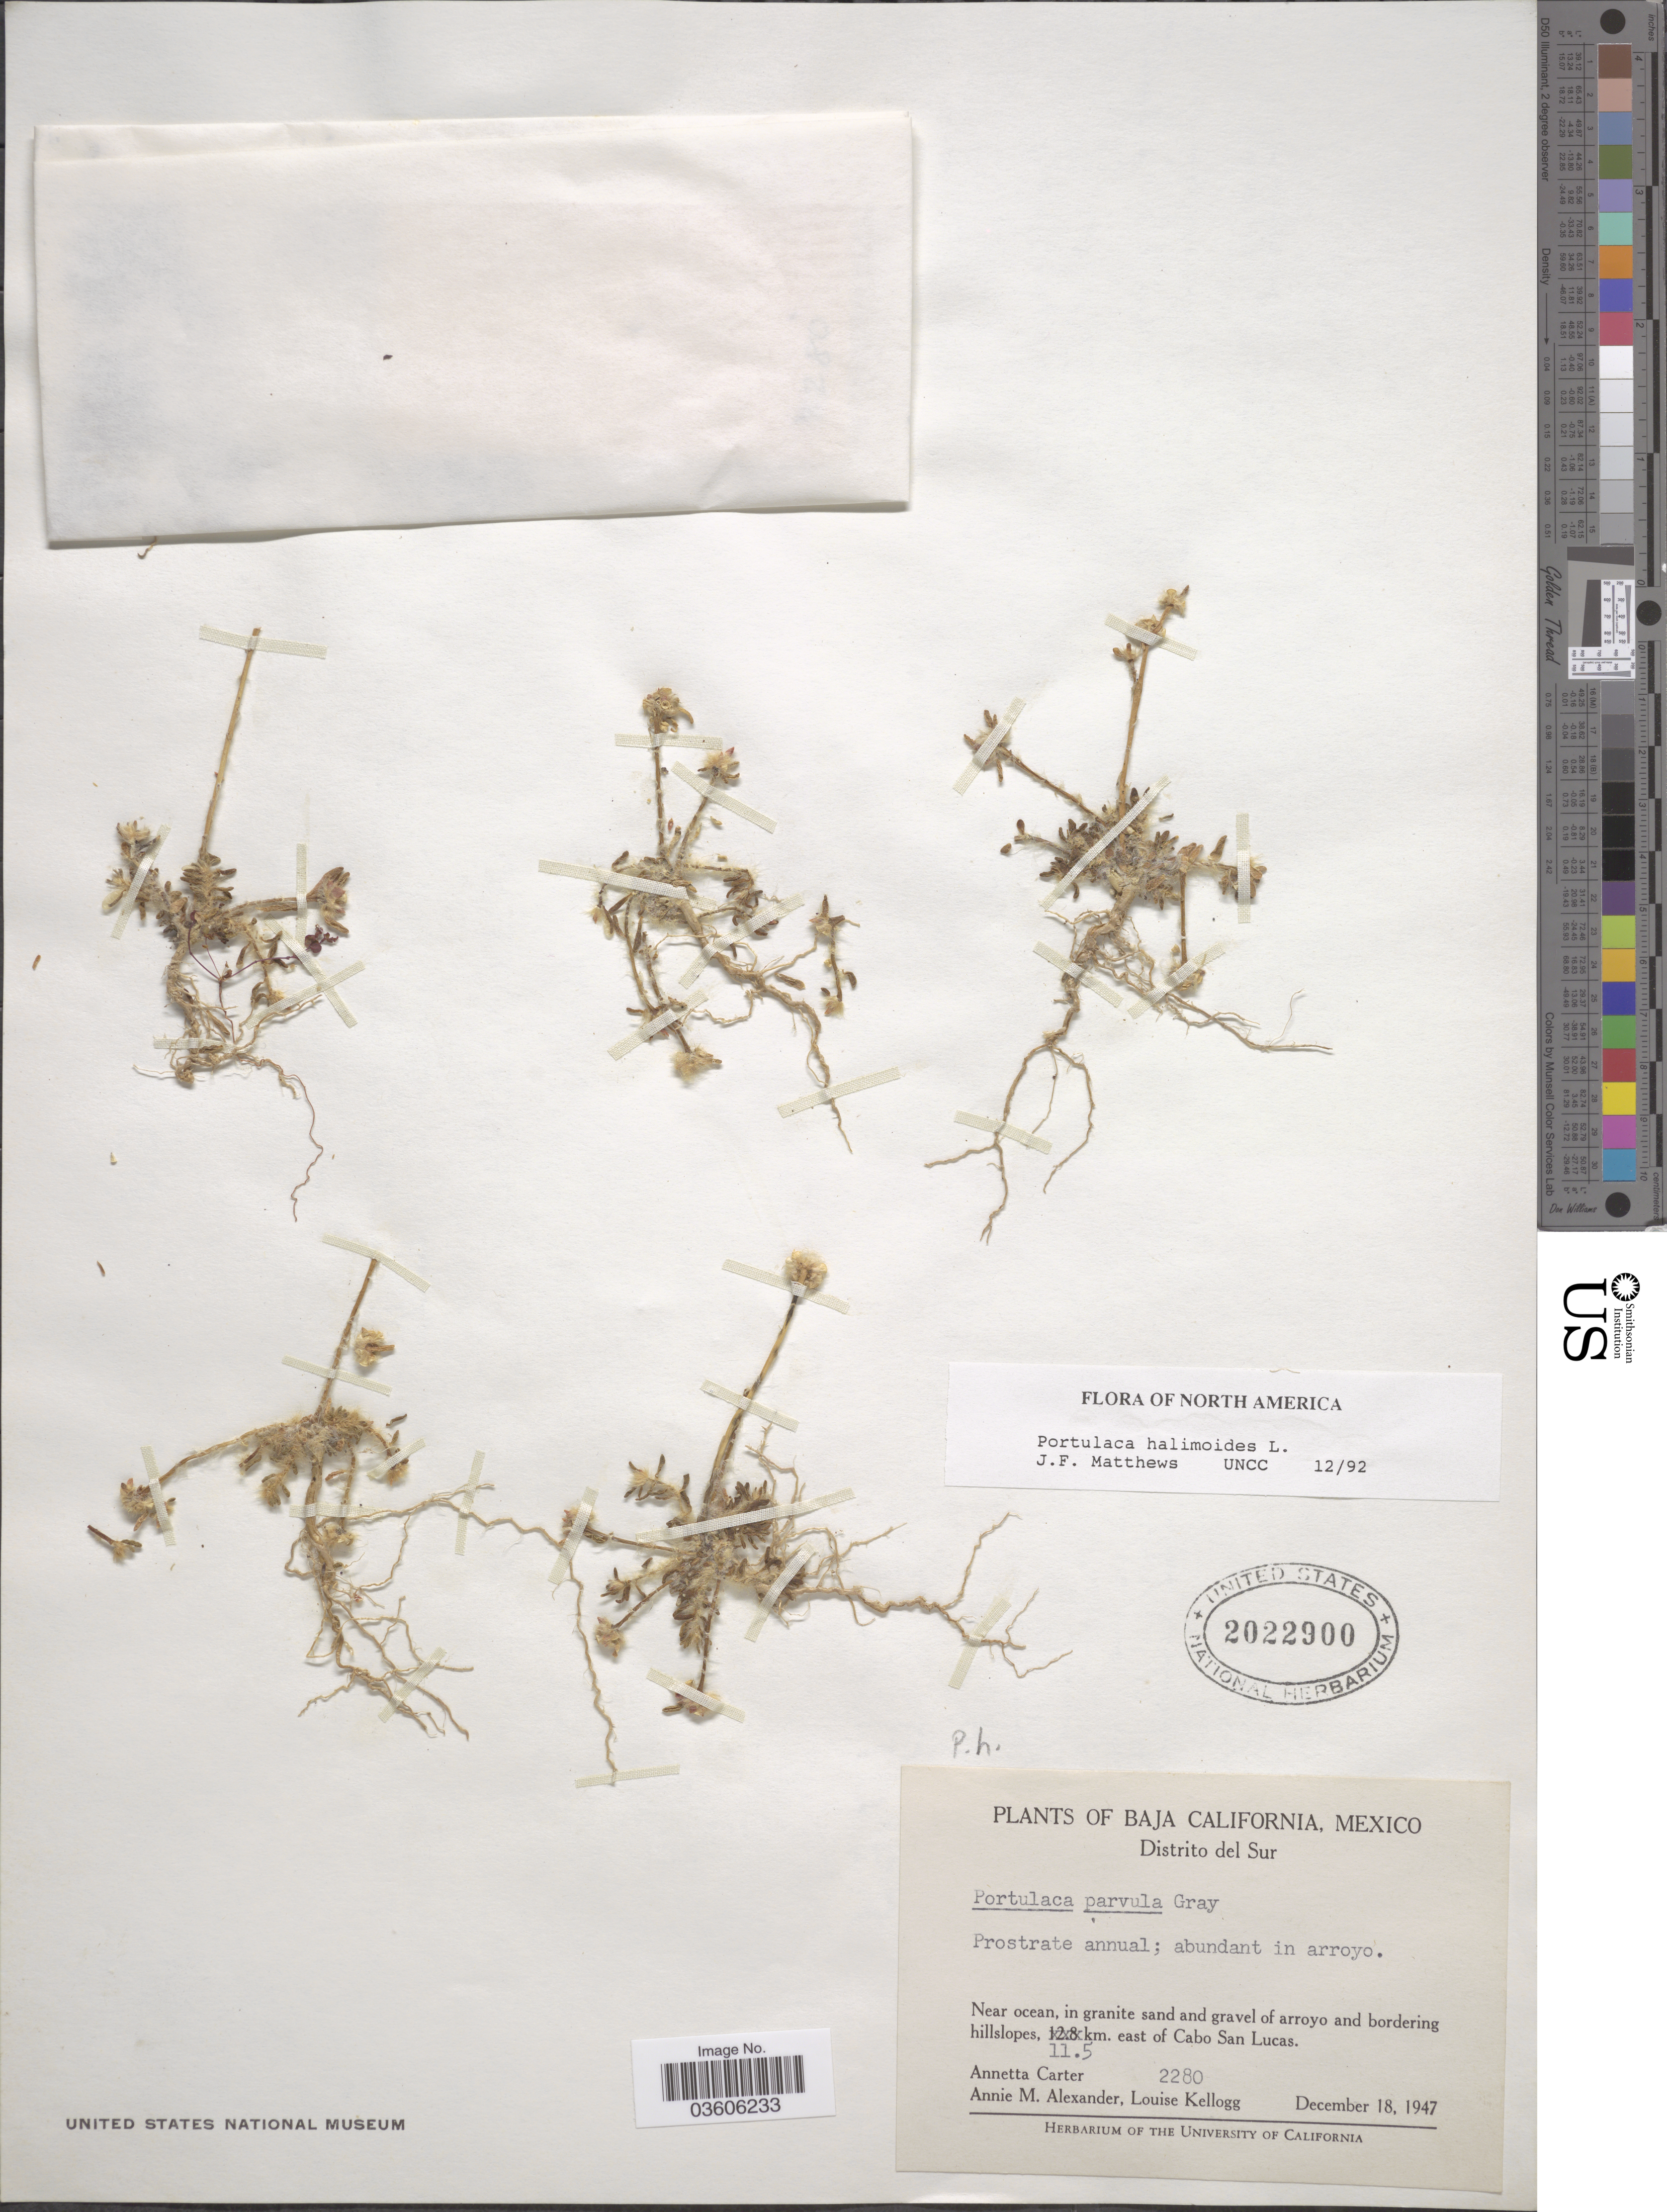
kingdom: Plantae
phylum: Tracheophyta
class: Magnoliopsida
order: Caryophyllales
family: Portulacaceae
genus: Portulaca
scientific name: Portulaca halimoides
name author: L.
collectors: A. Carter, A. M. Alexander & L. Kellogg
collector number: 2280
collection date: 1947-12-18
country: Mexico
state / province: Baja California Sur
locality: Distrito del Sur. 11.5 km. east of Cabo San Lucas.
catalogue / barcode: US 2022900